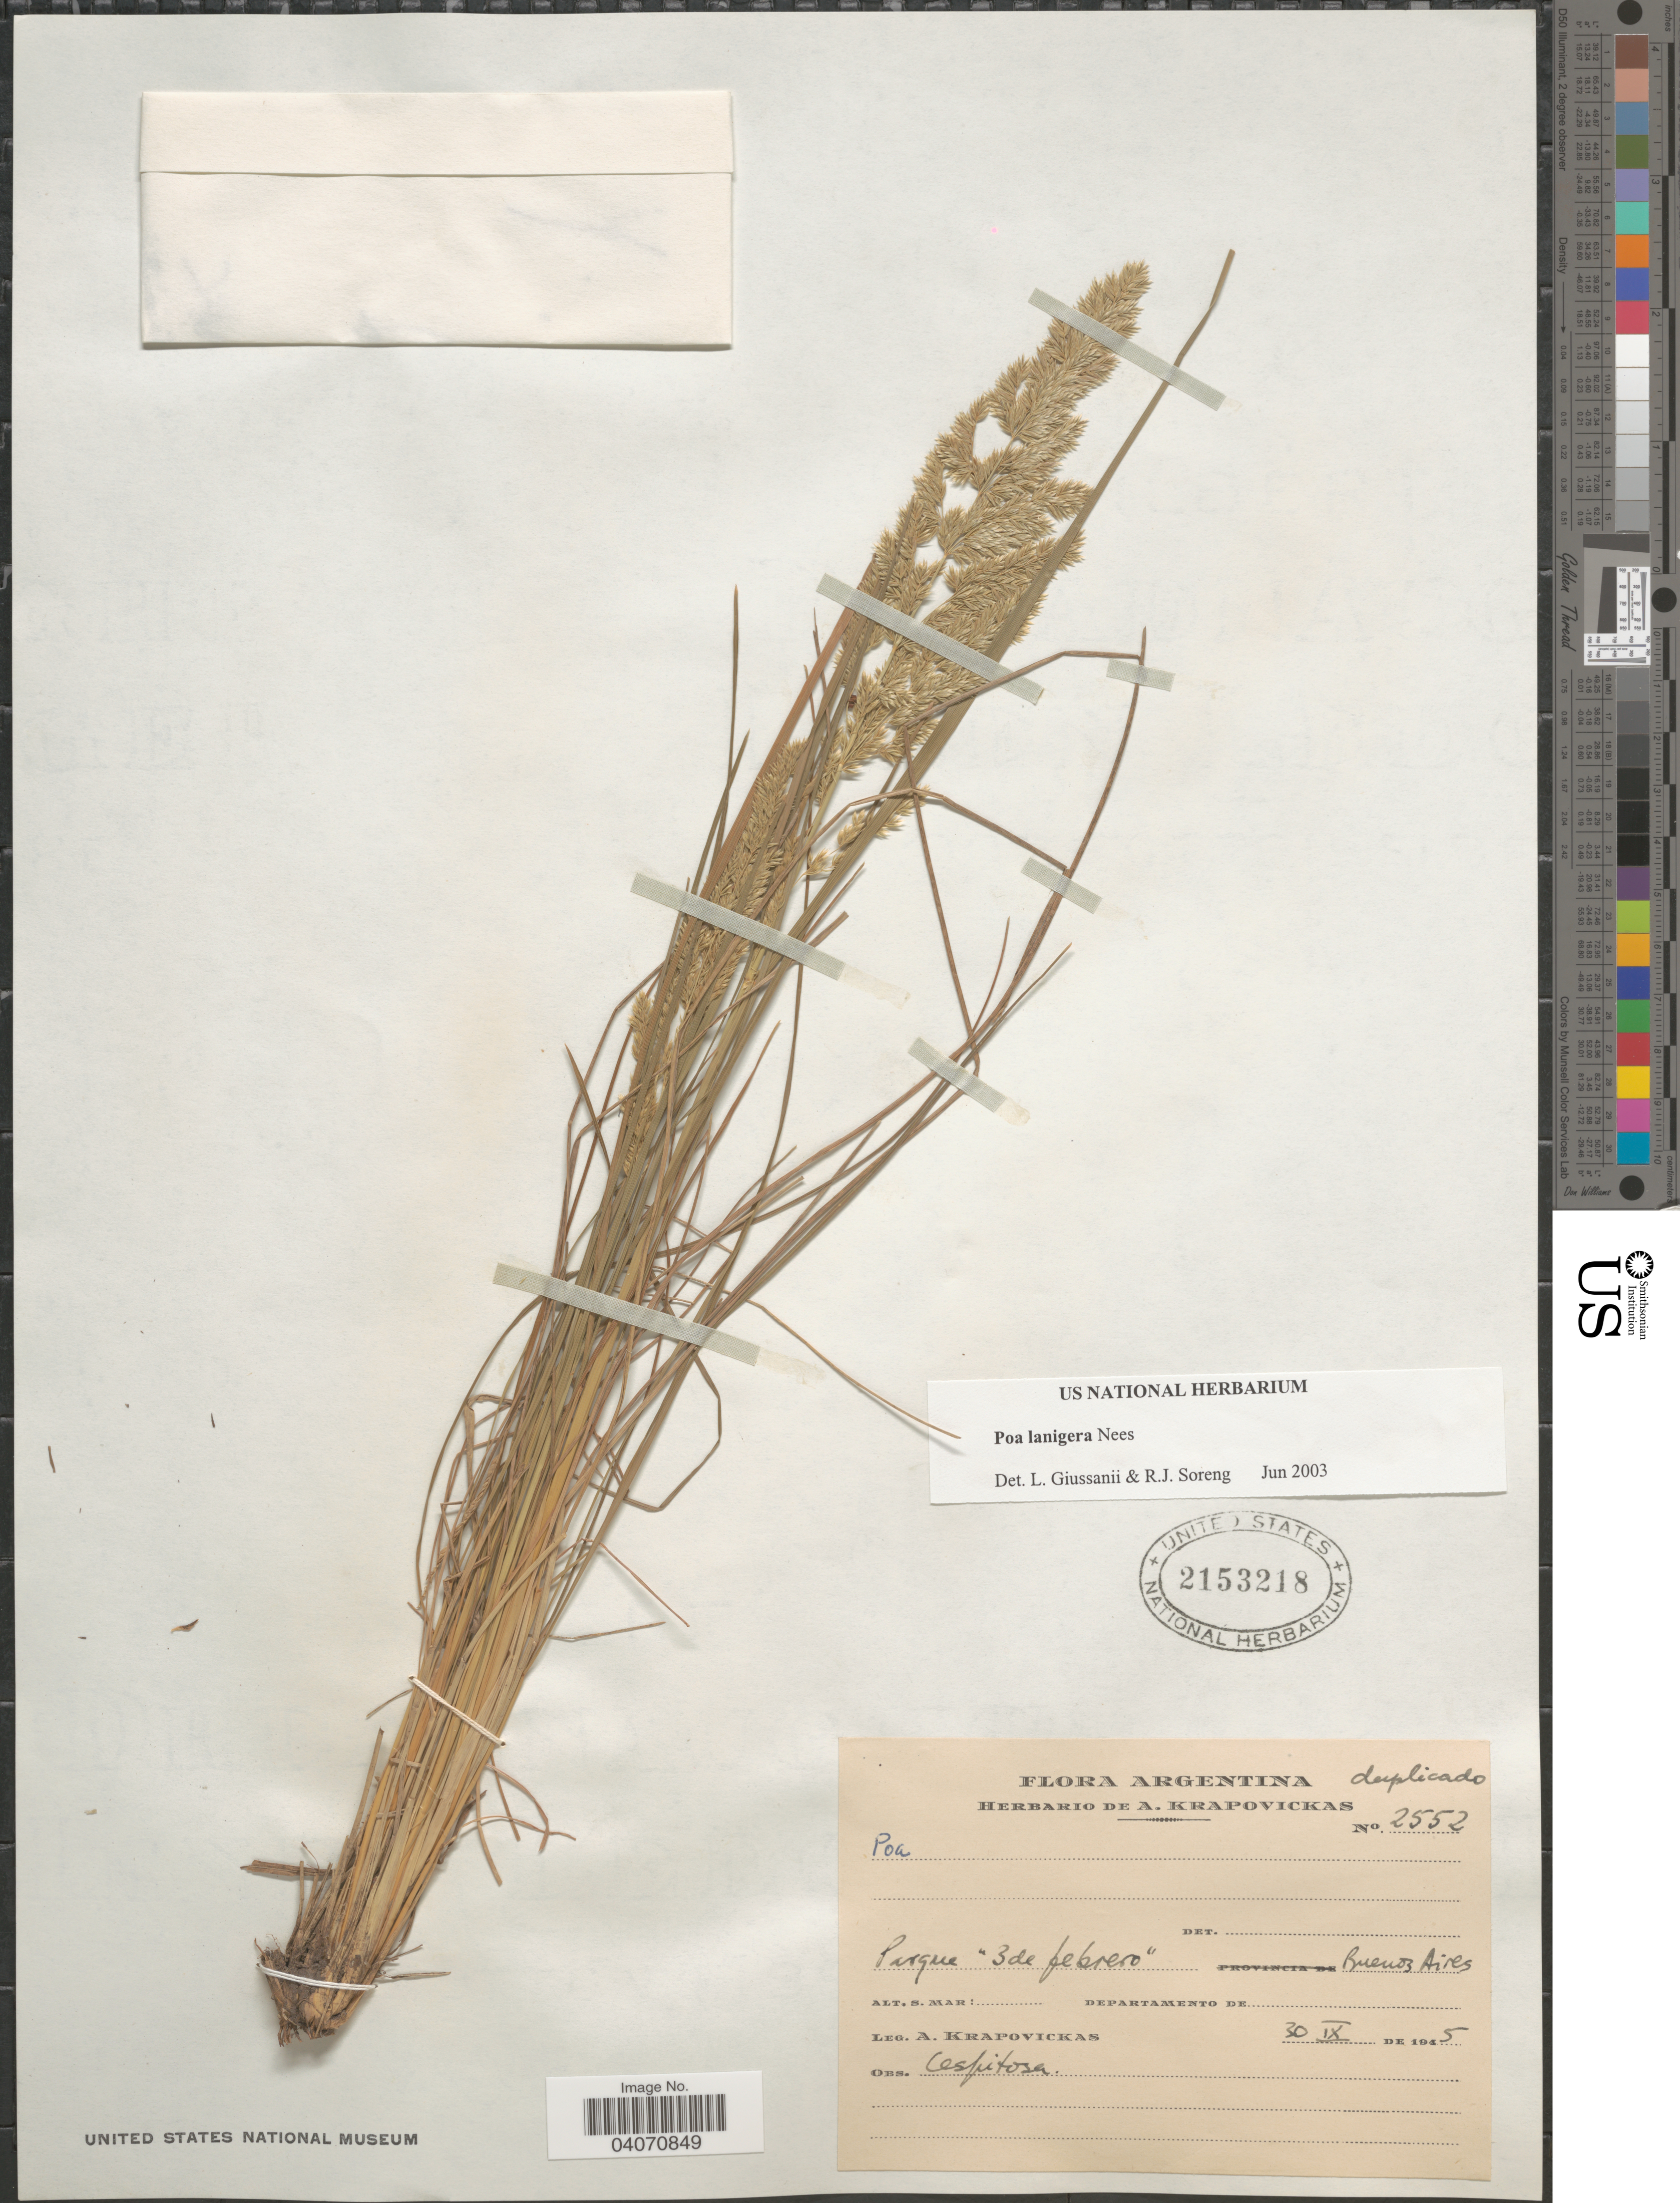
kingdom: Plantae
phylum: Tracheophyta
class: Liliopsida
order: Poales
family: Poaceae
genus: Poa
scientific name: Poa lanigera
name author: Nees in Mart.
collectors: A. Krapovickas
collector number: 2552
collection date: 1945-09-30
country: Argentina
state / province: Buenos Aires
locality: Parque "3de febrero".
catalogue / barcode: US 2153218